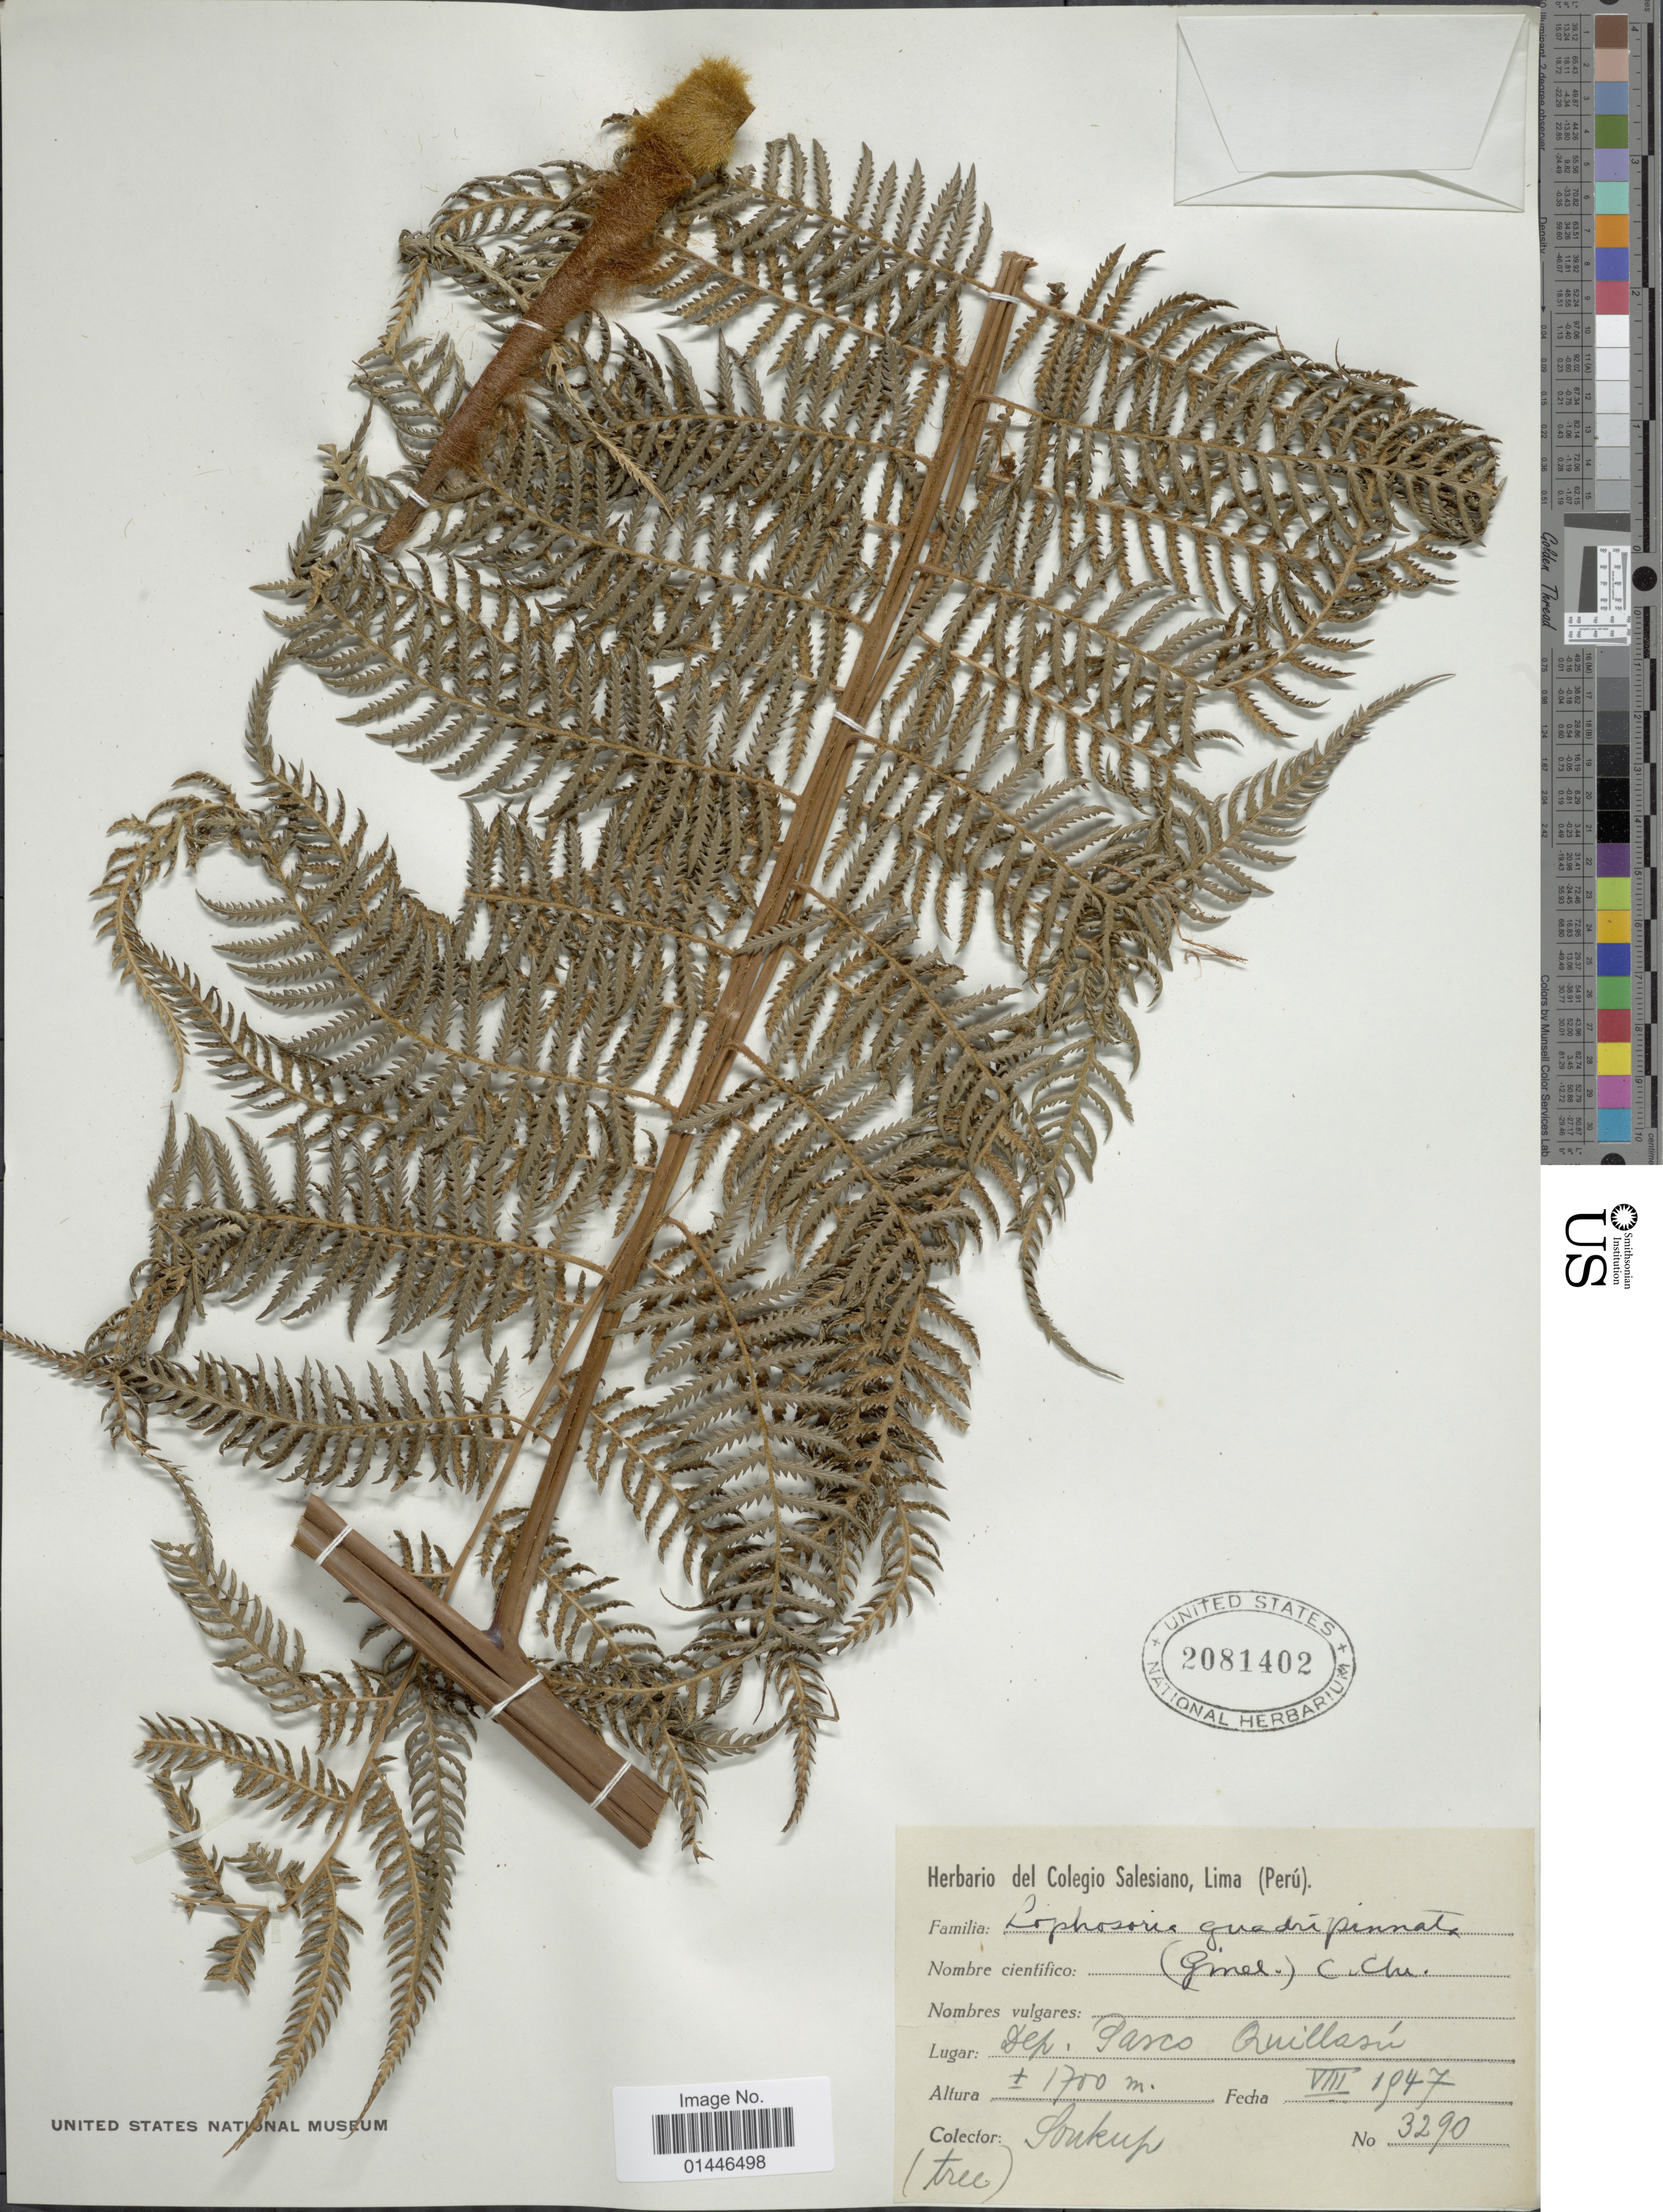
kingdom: Plantae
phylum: Tracheophyta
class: Polypodiopsida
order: Cyatheales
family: Dicksoniaceae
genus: Lophosoria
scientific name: Lophosoria quadripinnata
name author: (J.F. Gmel.) C. Chr.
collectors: -- Soukup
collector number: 3290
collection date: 1947-08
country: Peru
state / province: Pasco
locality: Quillasú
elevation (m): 1700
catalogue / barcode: US 2081402